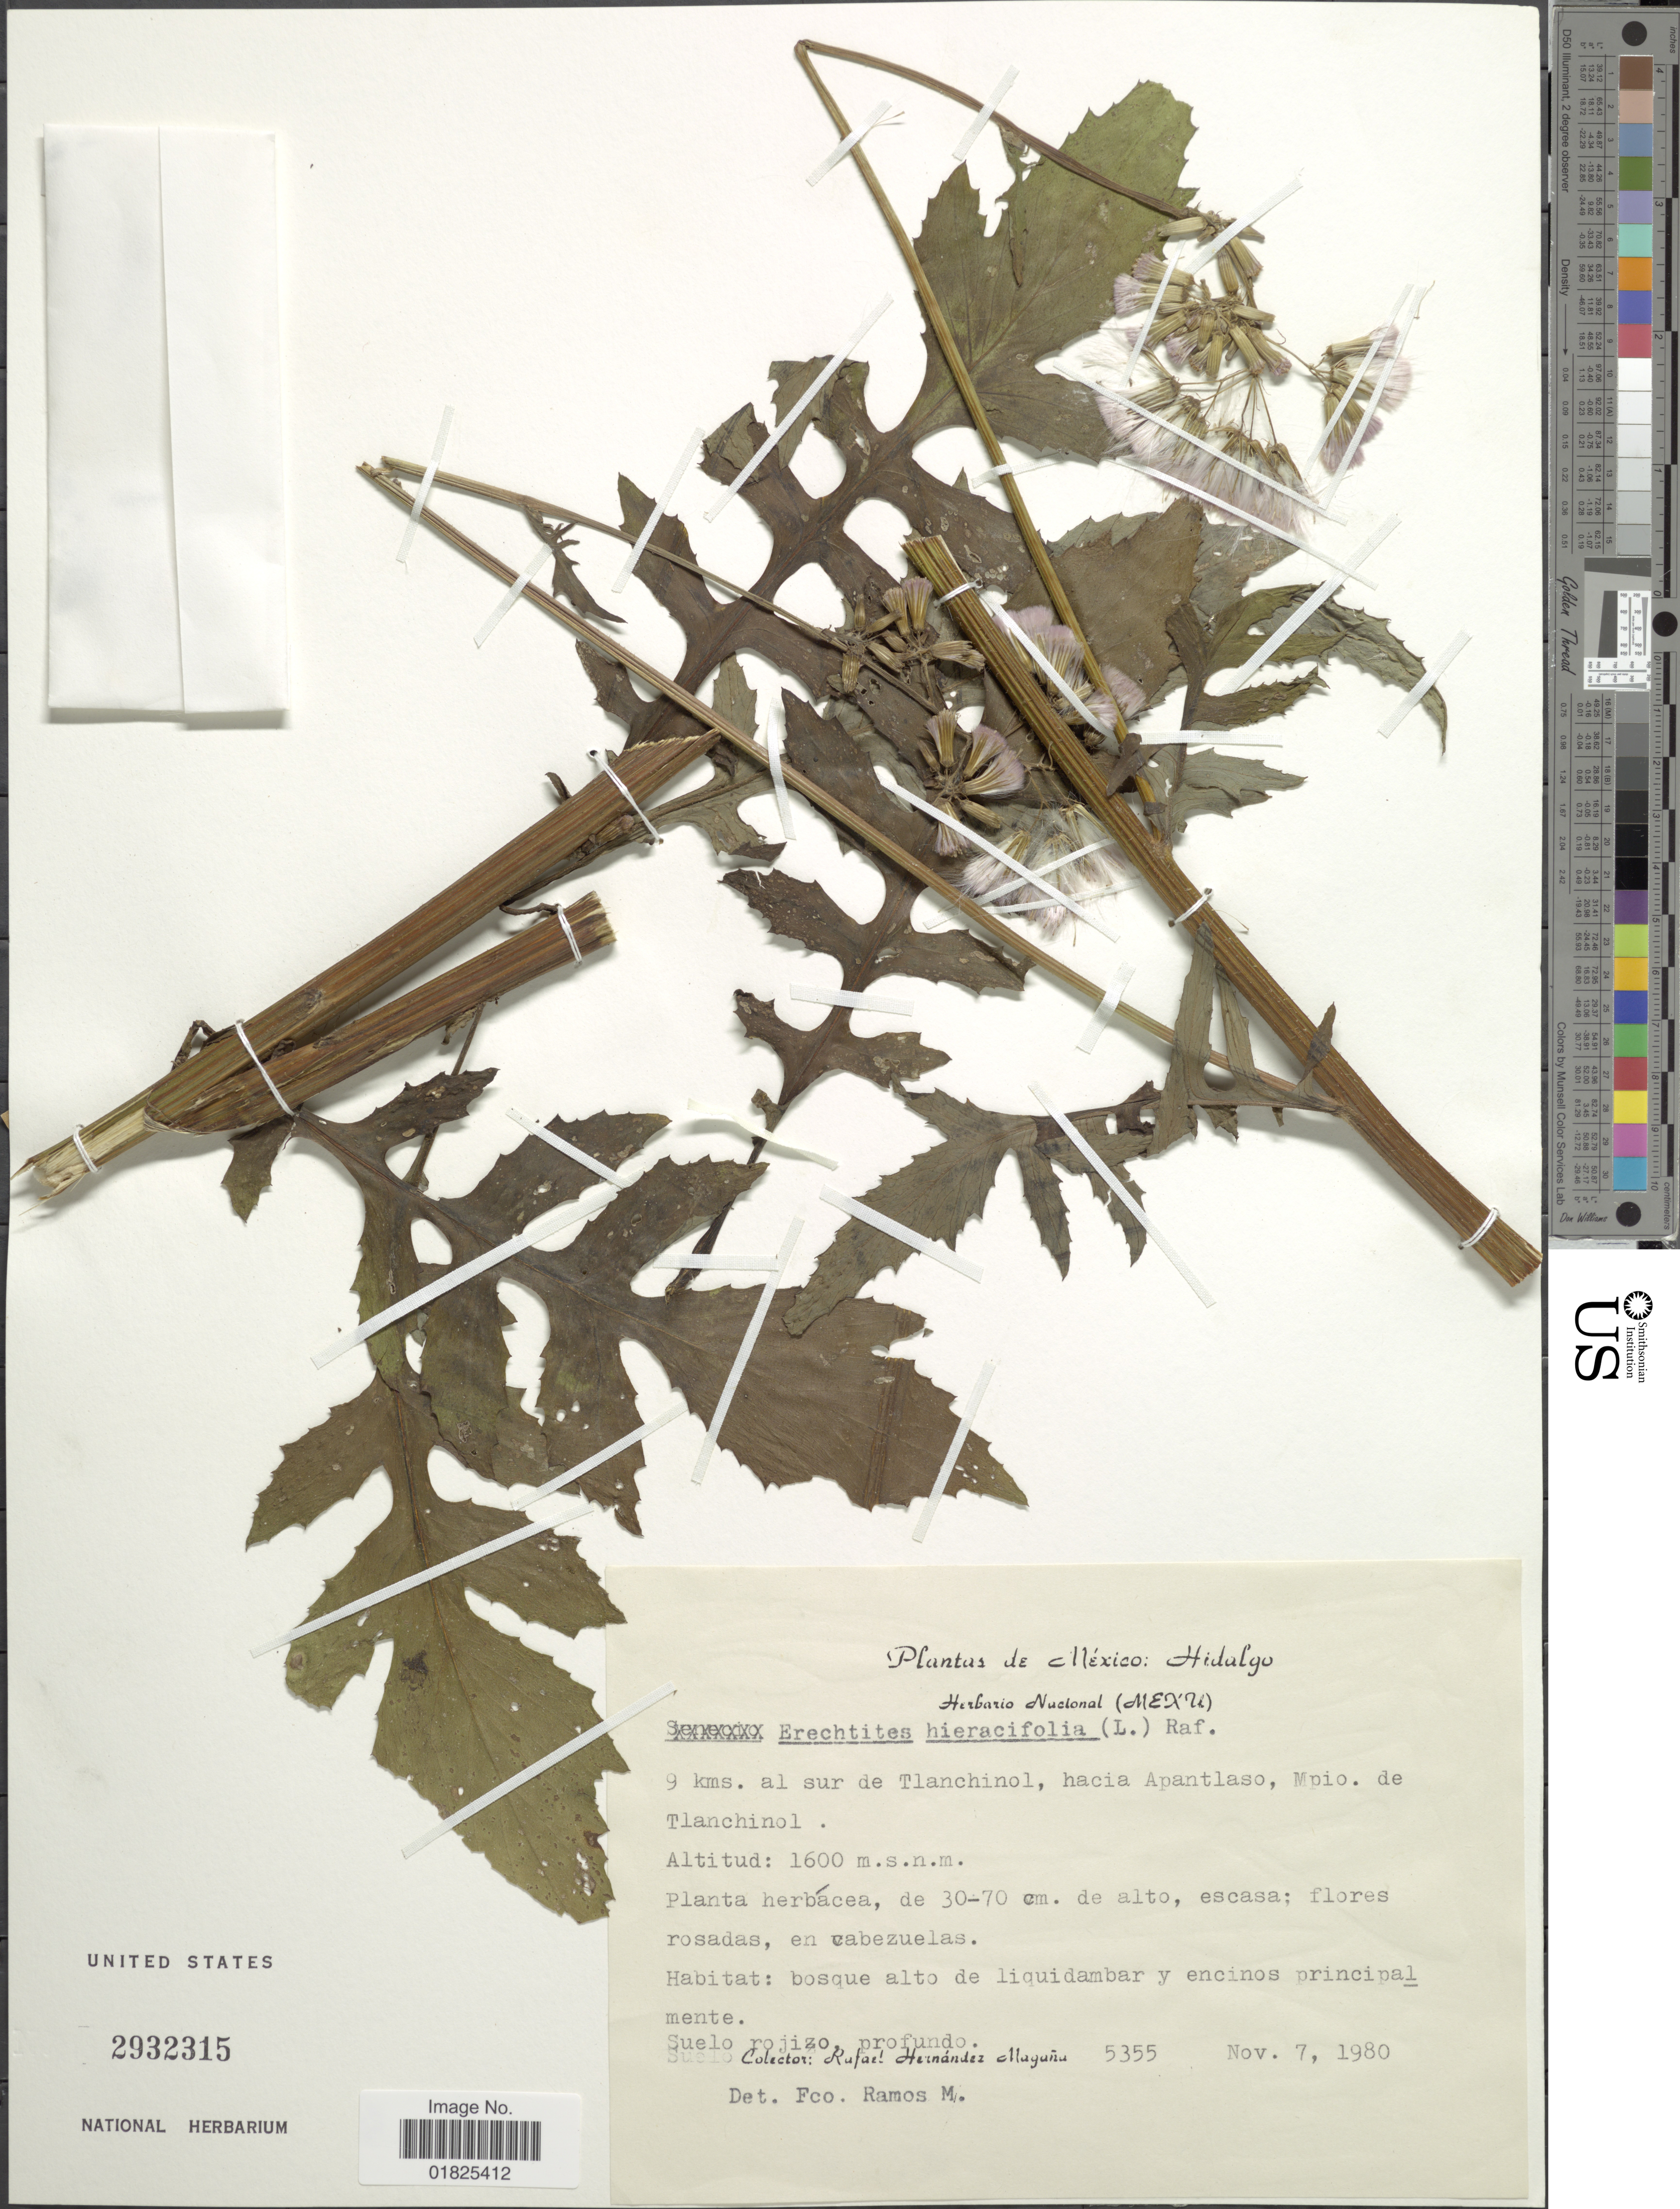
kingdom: Plantae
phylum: Tracheophyta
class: Magnoliopsida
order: Asterales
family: Asteraceae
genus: Erechtites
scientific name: Erechtites valerianifolius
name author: (Link ex Spreng.) DC.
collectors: R. Hernández-M.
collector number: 5355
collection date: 1980-11-07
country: Mexico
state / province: Hidalgo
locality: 9 kms. al sur de Tanchinol, hacia Apantlaso, Mpio, de Tlanchinol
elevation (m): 1600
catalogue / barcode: US 2932315